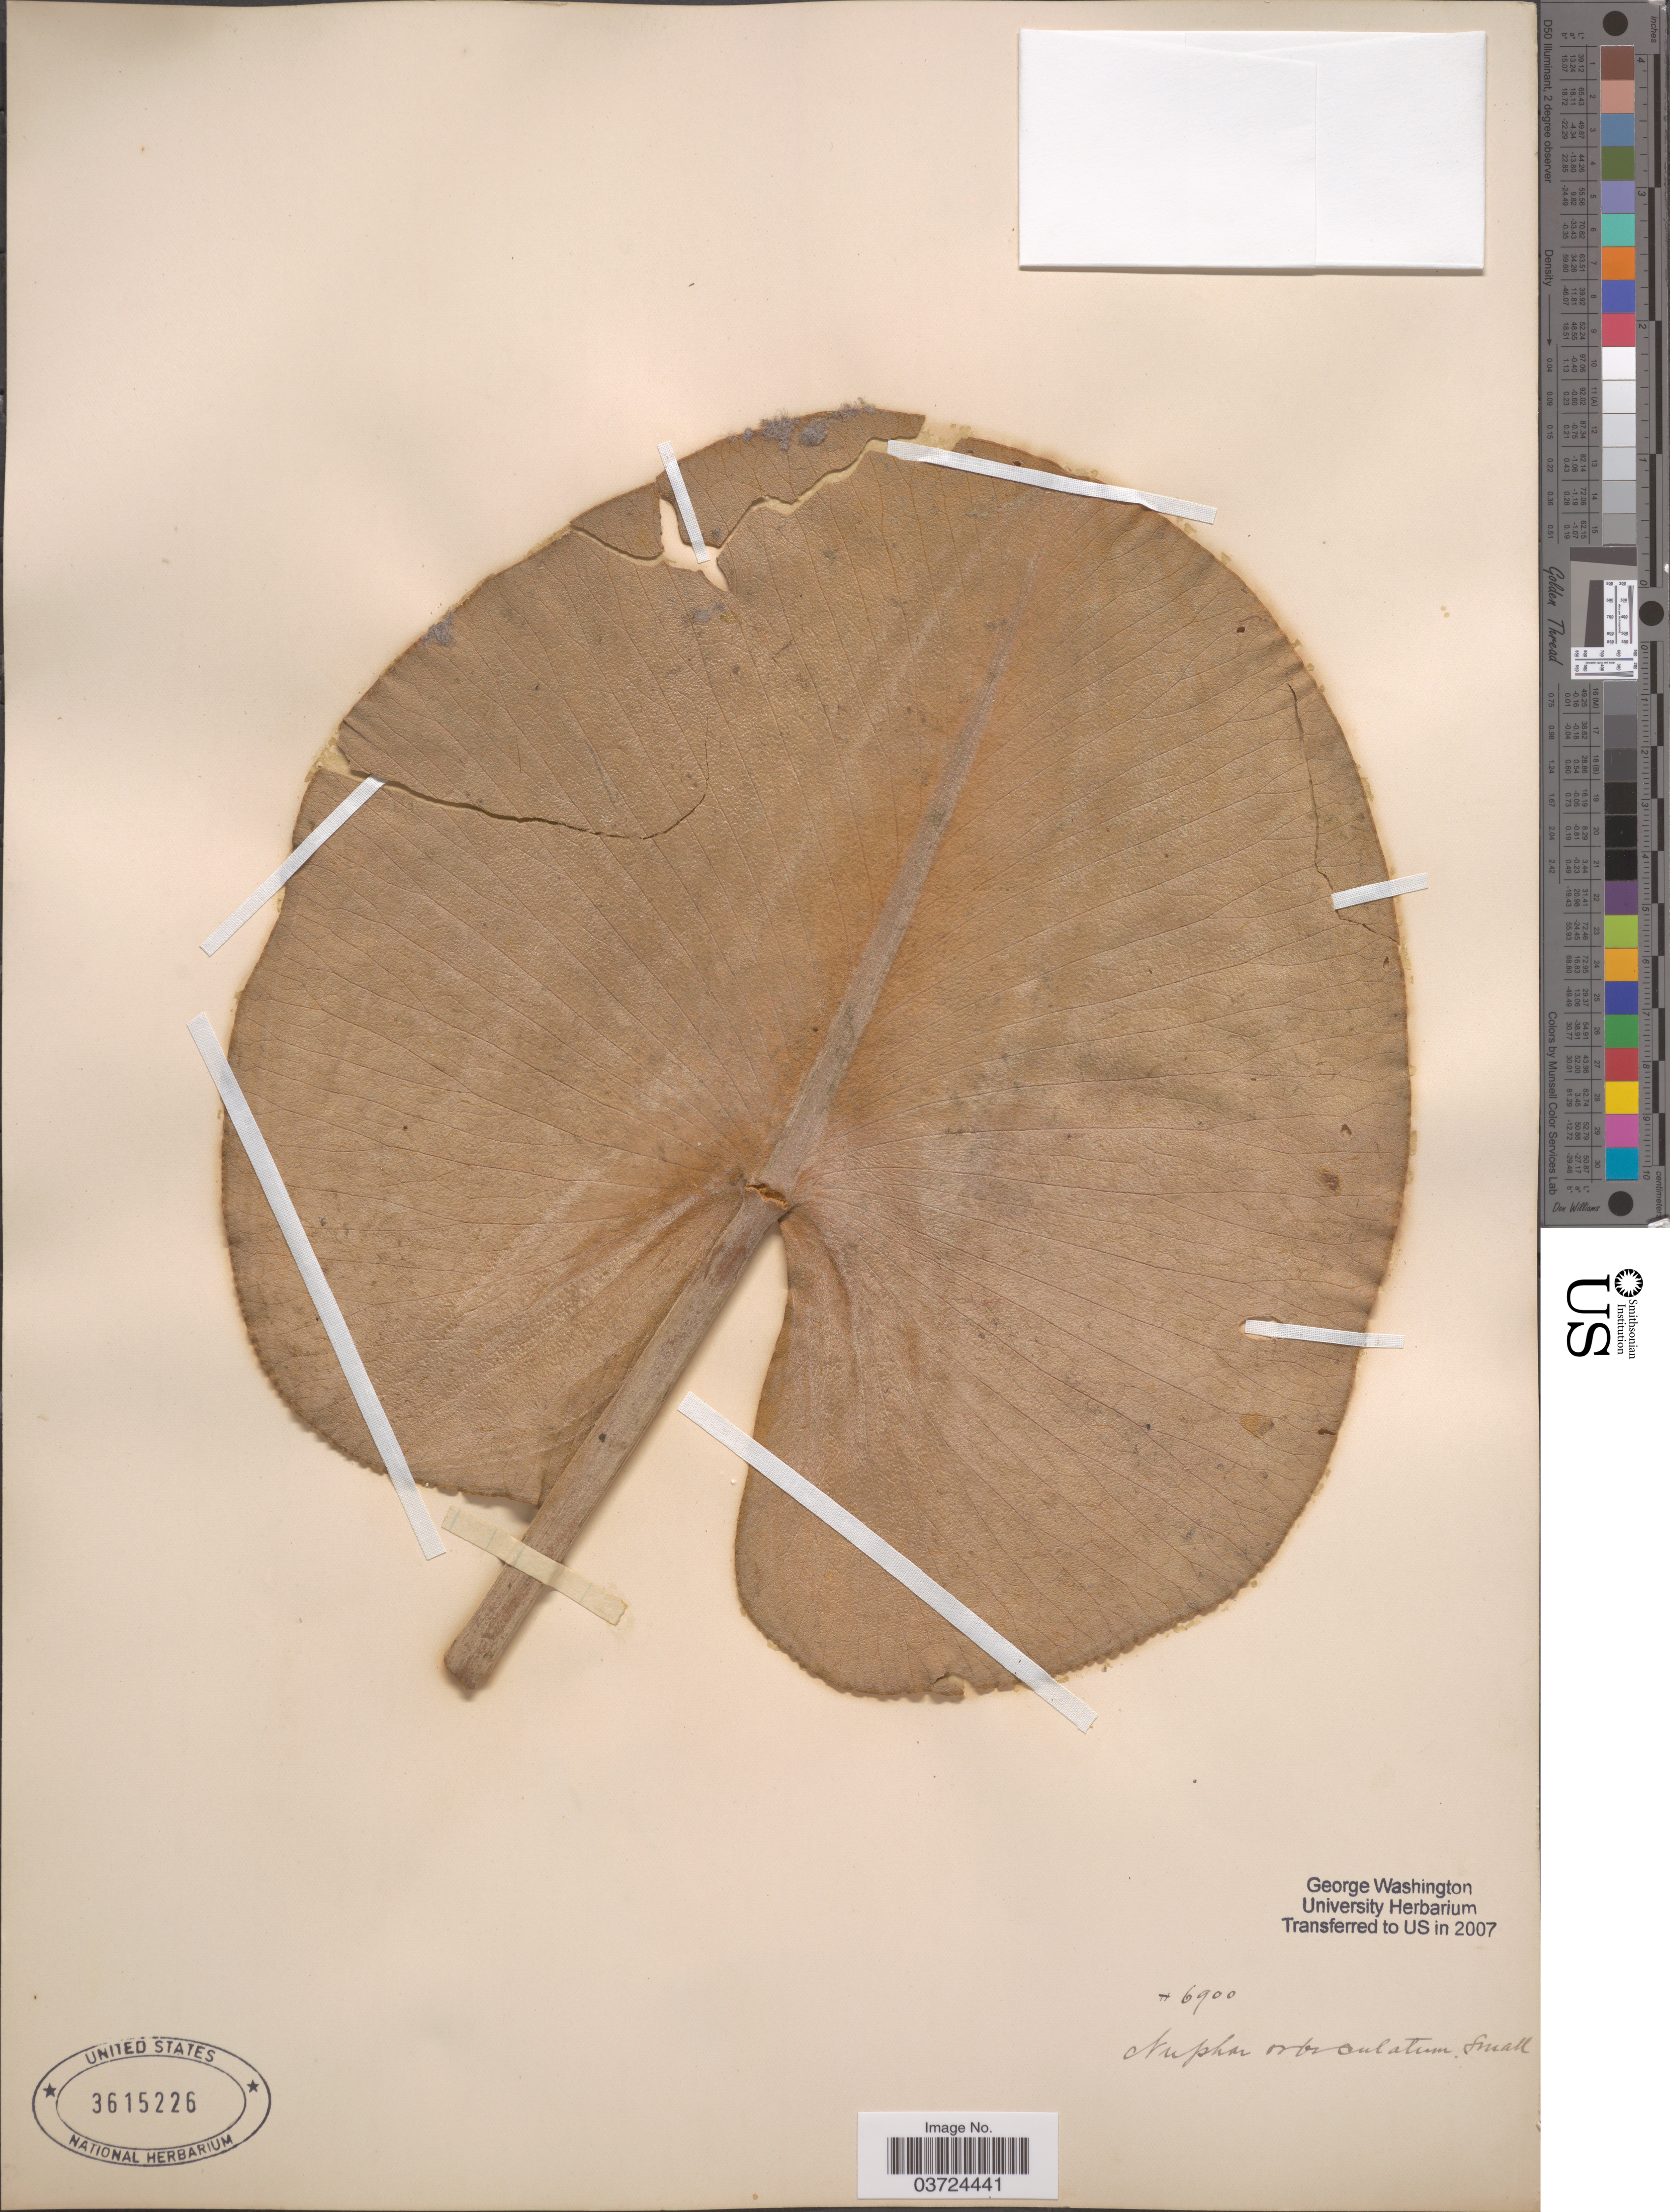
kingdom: Plantae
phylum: Tracheophyta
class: Magnoliopsida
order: Nymphaeales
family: Nymphaeaceae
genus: Nuphar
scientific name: Nuphar lutea subsp. orbiculata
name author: (Small) E.O. Beal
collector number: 6900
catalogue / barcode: US 3615226